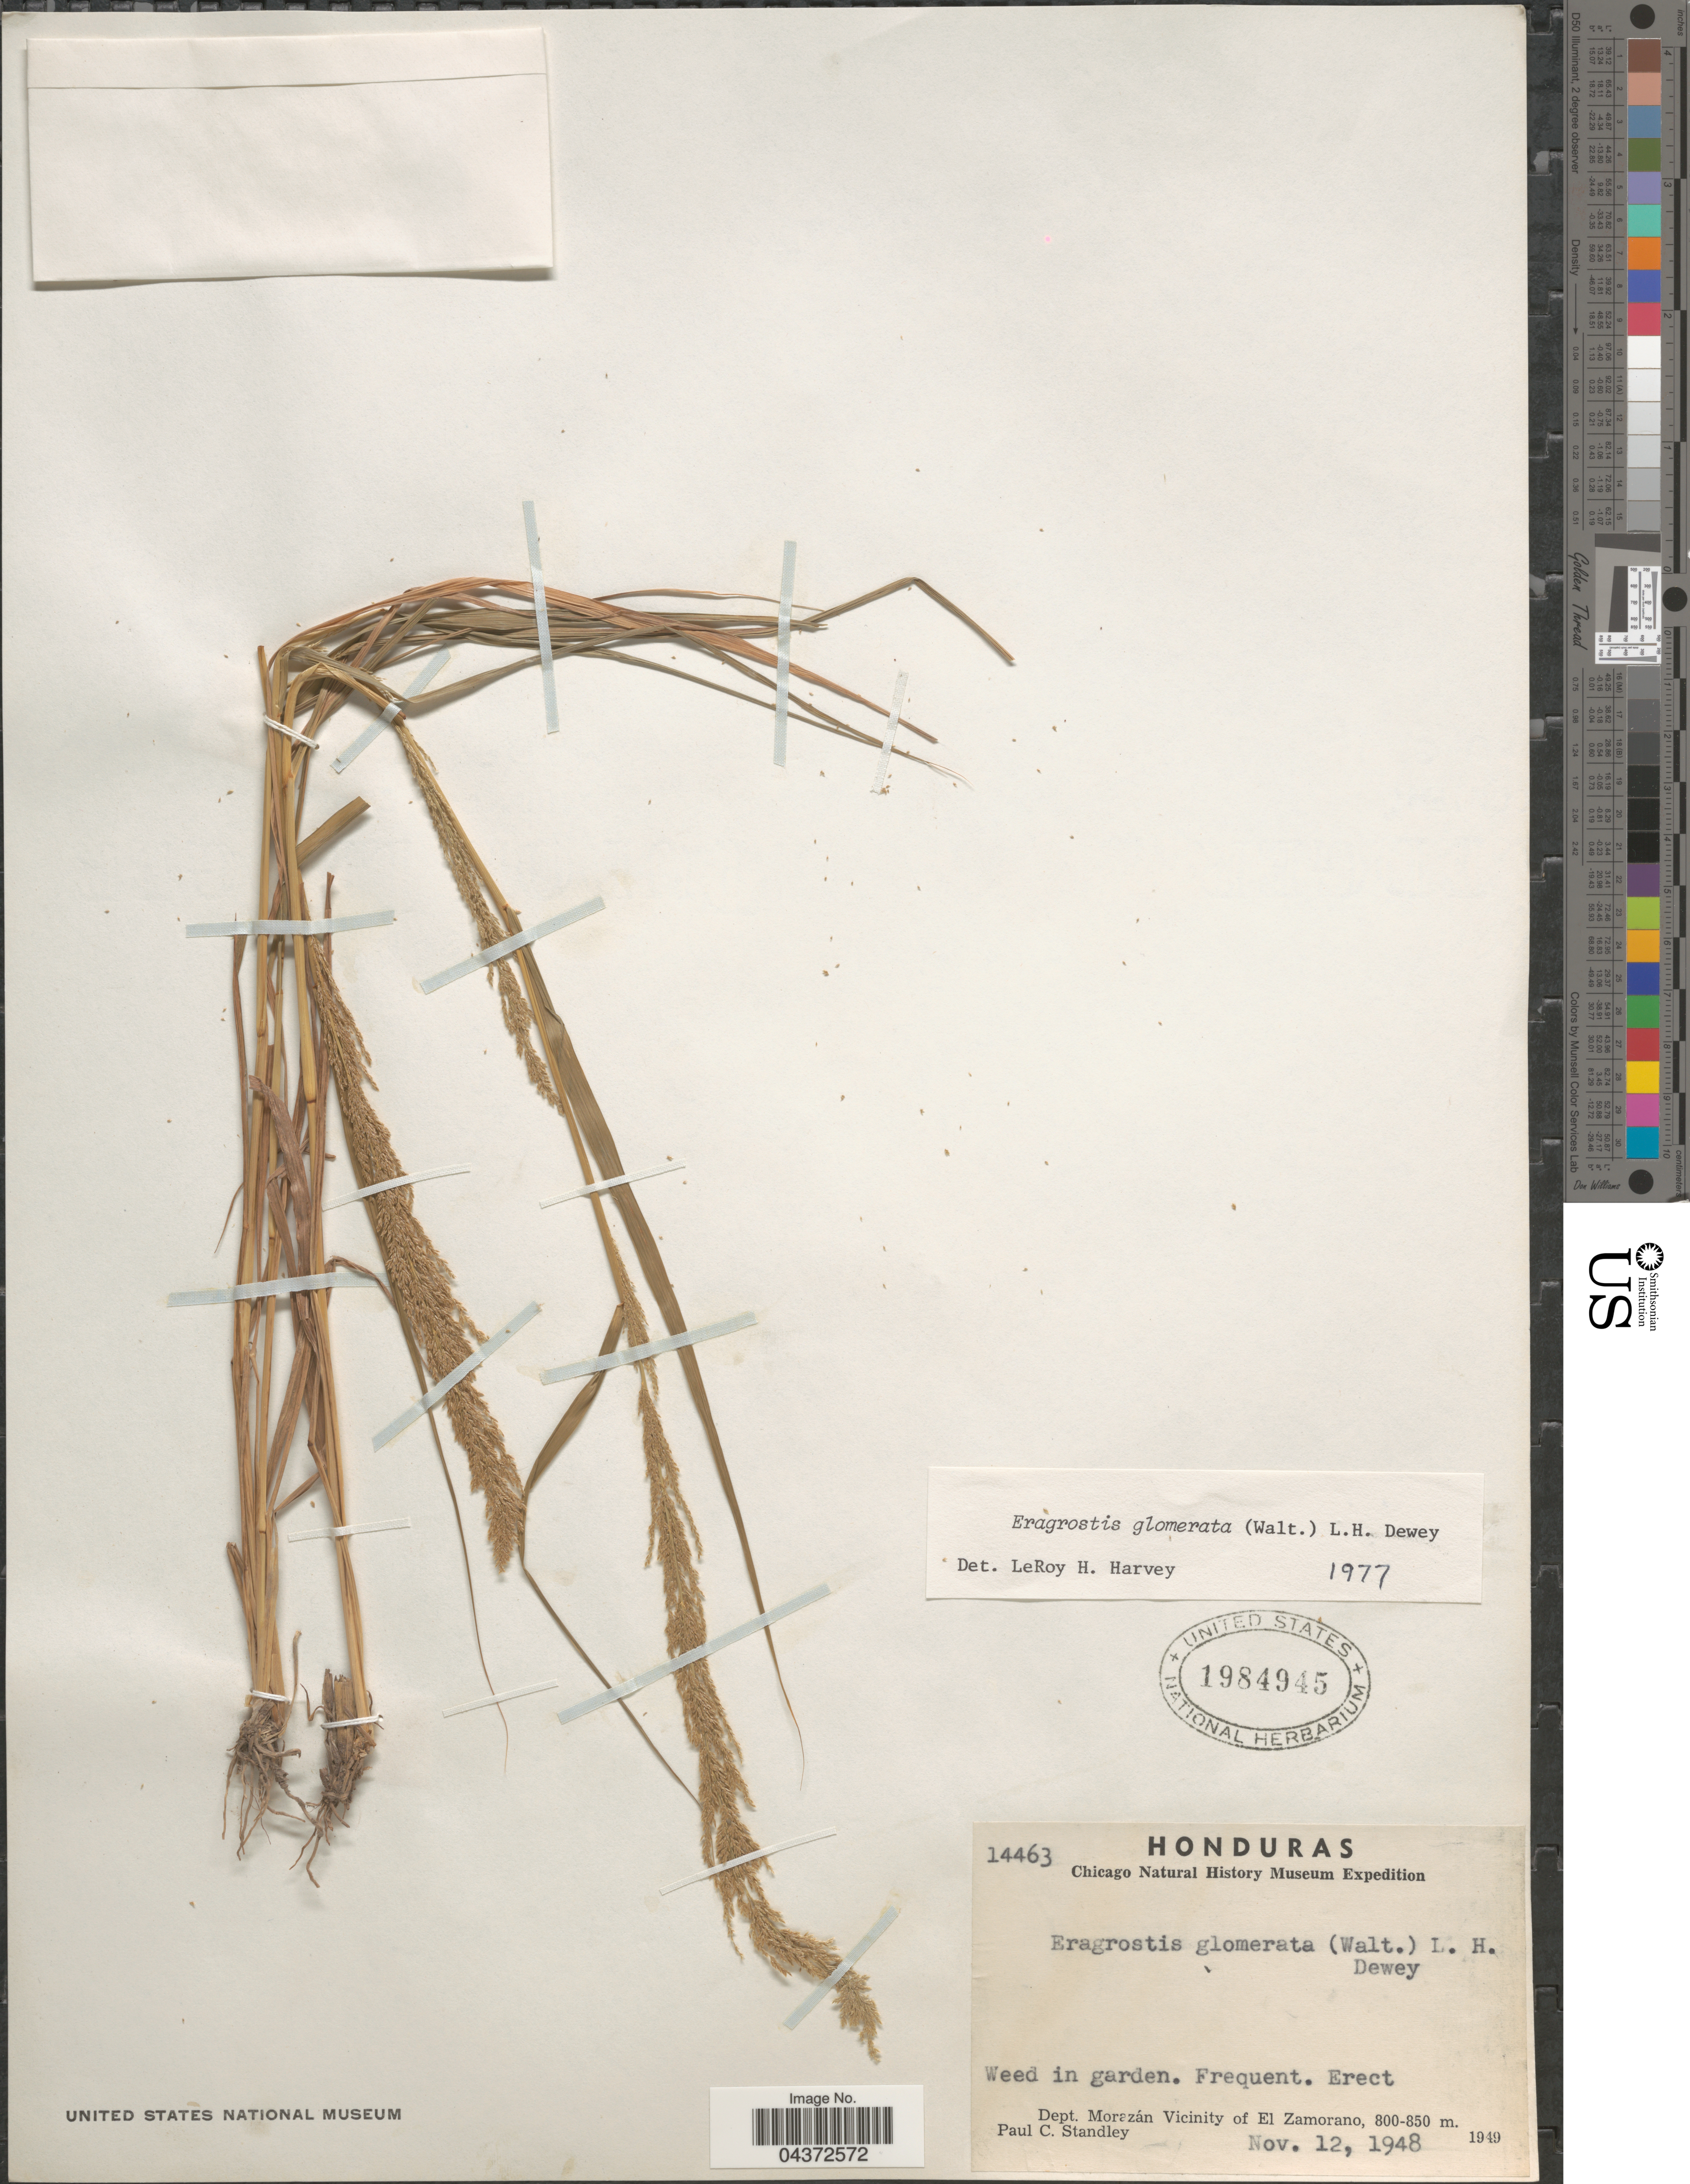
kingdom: Plantae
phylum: Tracheophyta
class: Liliopsida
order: Poales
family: Poaceae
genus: Eragrostis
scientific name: Eragrostis japonica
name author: (Thunb.) Trin.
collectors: P. C. Standley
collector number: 14463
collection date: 1948-11-12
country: Honduras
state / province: Fco. Morazán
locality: Chicago Natural History Museum Expedition. Dept. Morazán Vicinity of El Zamorano.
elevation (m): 800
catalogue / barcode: US 1984945